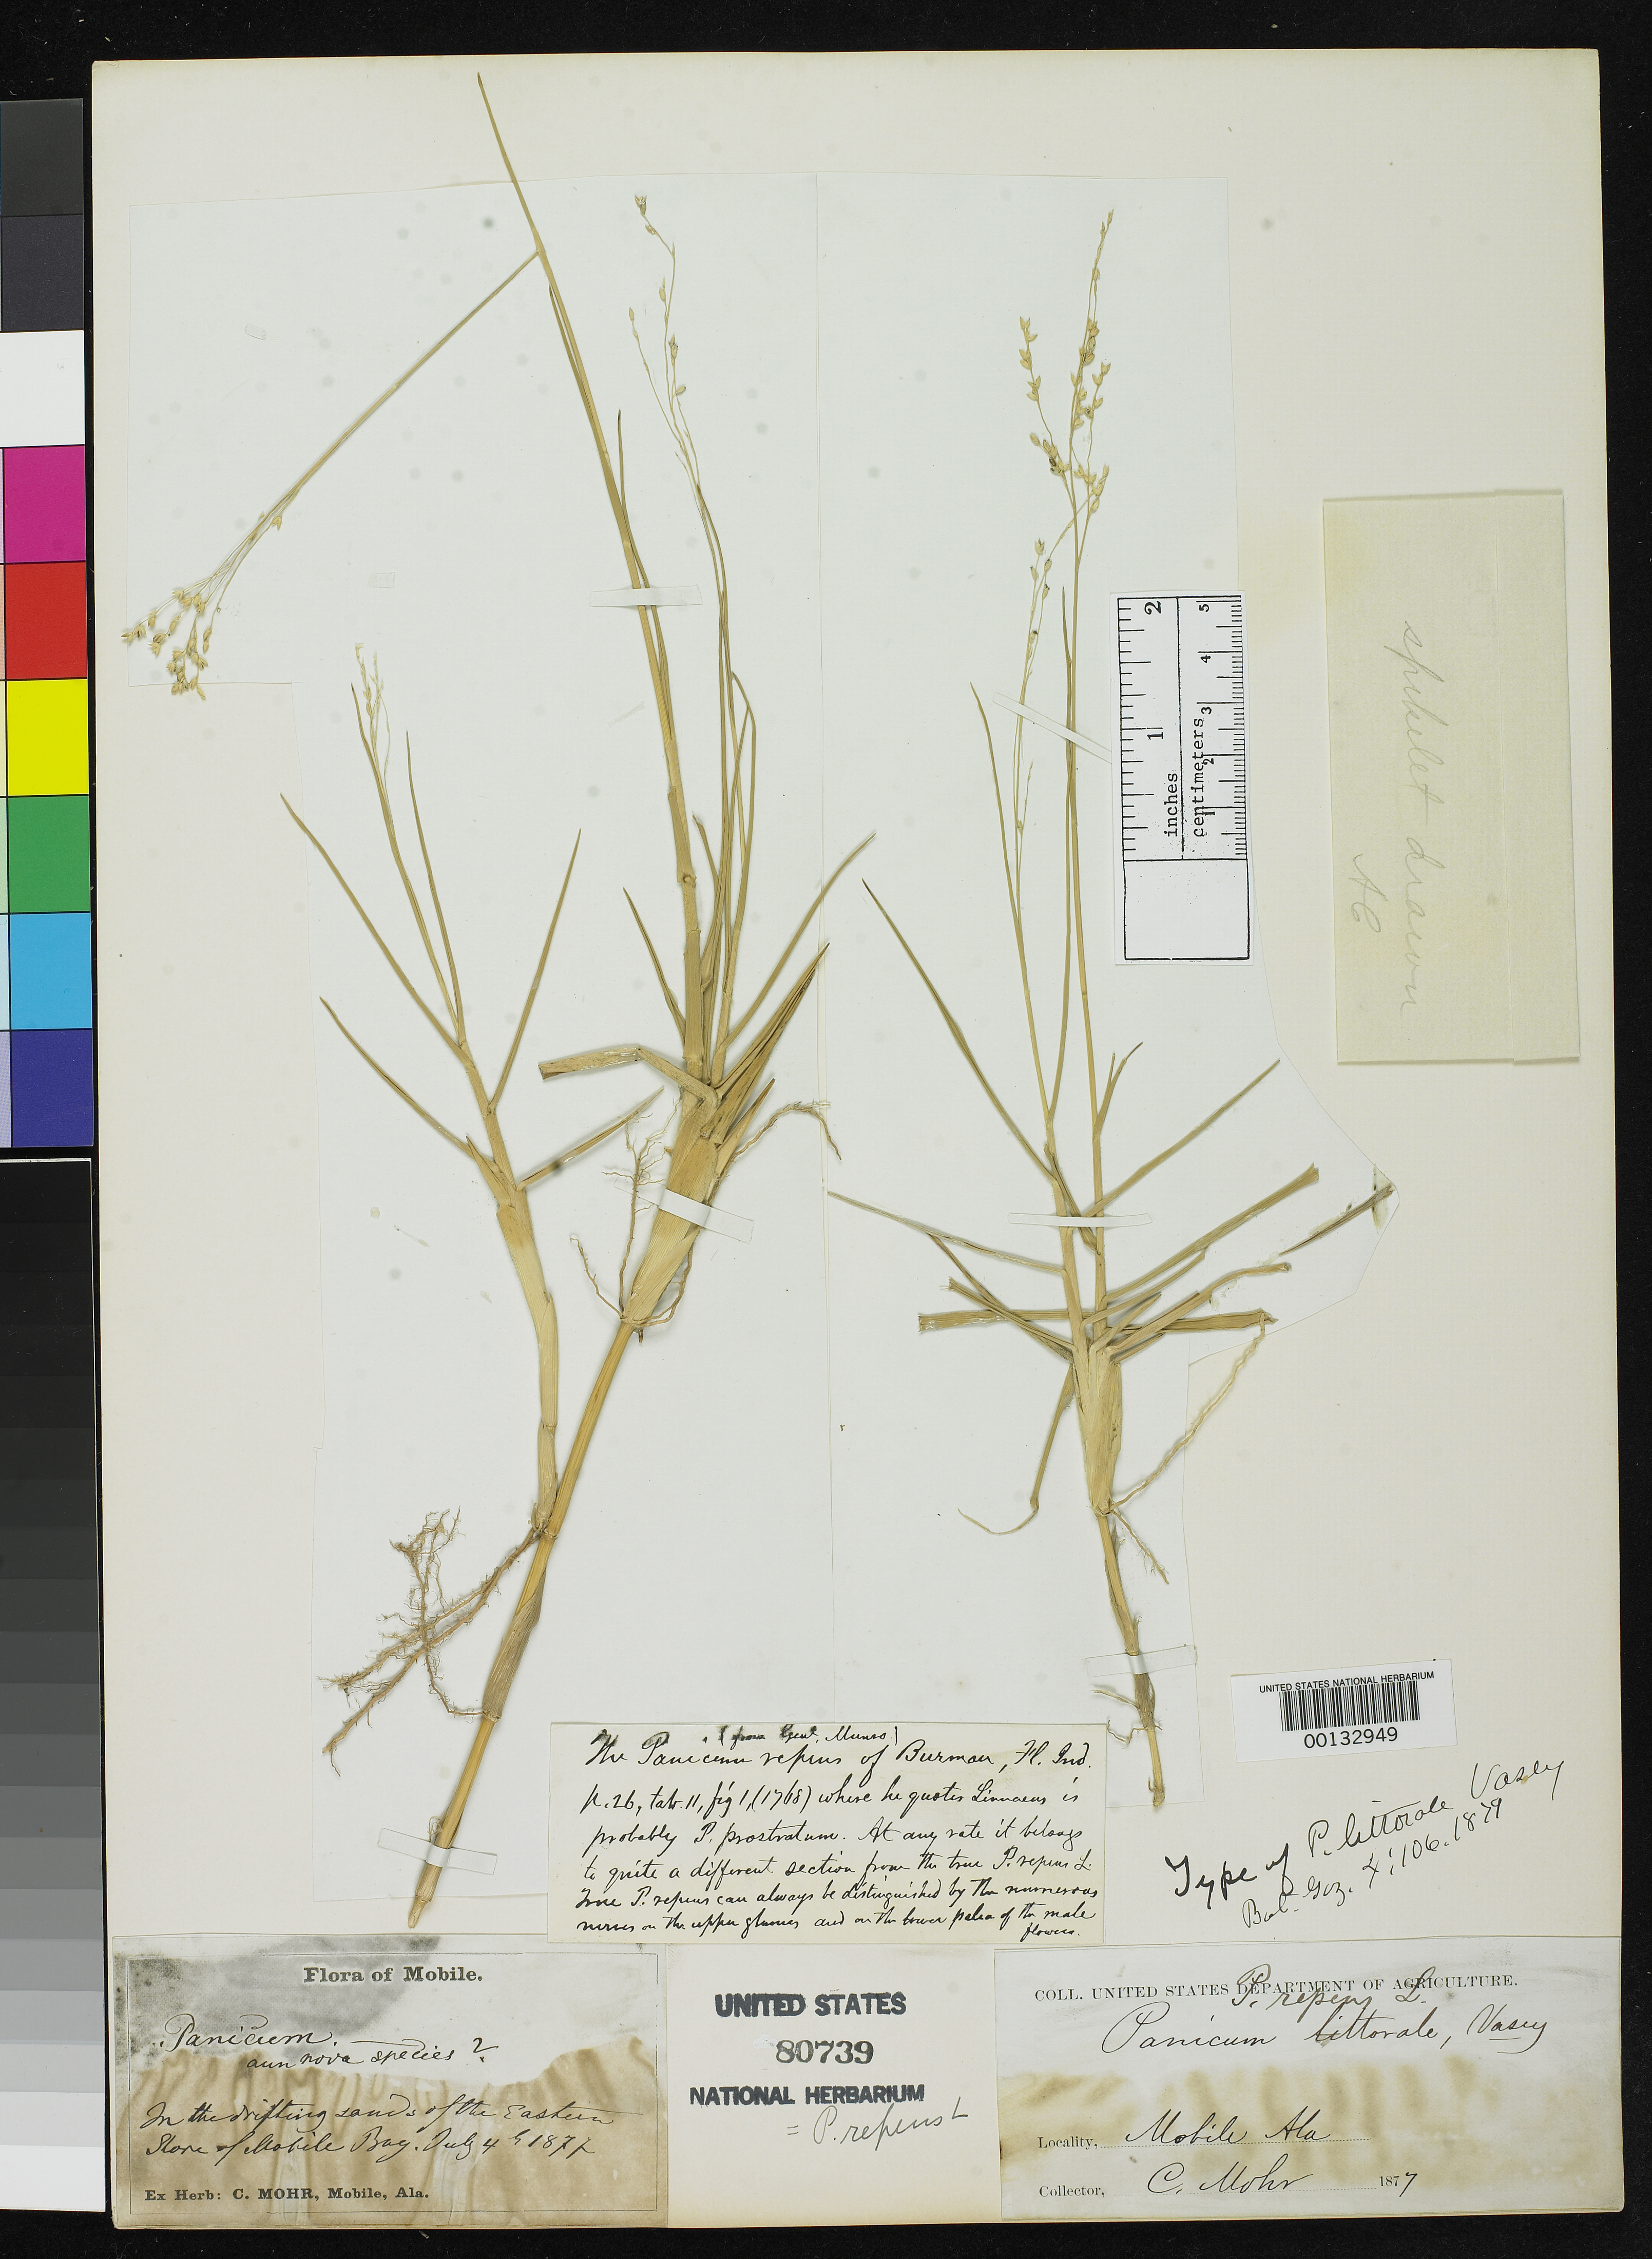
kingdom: Plantae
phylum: Tracheophyta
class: Liliopsida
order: Poales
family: Poaceae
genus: Panicum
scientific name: Panicum littorale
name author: C. Mohr ex Vasey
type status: Holotype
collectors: C. T. Mohr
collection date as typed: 04 Jul 1877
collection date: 1877-07-04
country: United States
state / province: Alabama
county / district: Mobile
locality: Mobile.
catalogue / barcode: US 80739